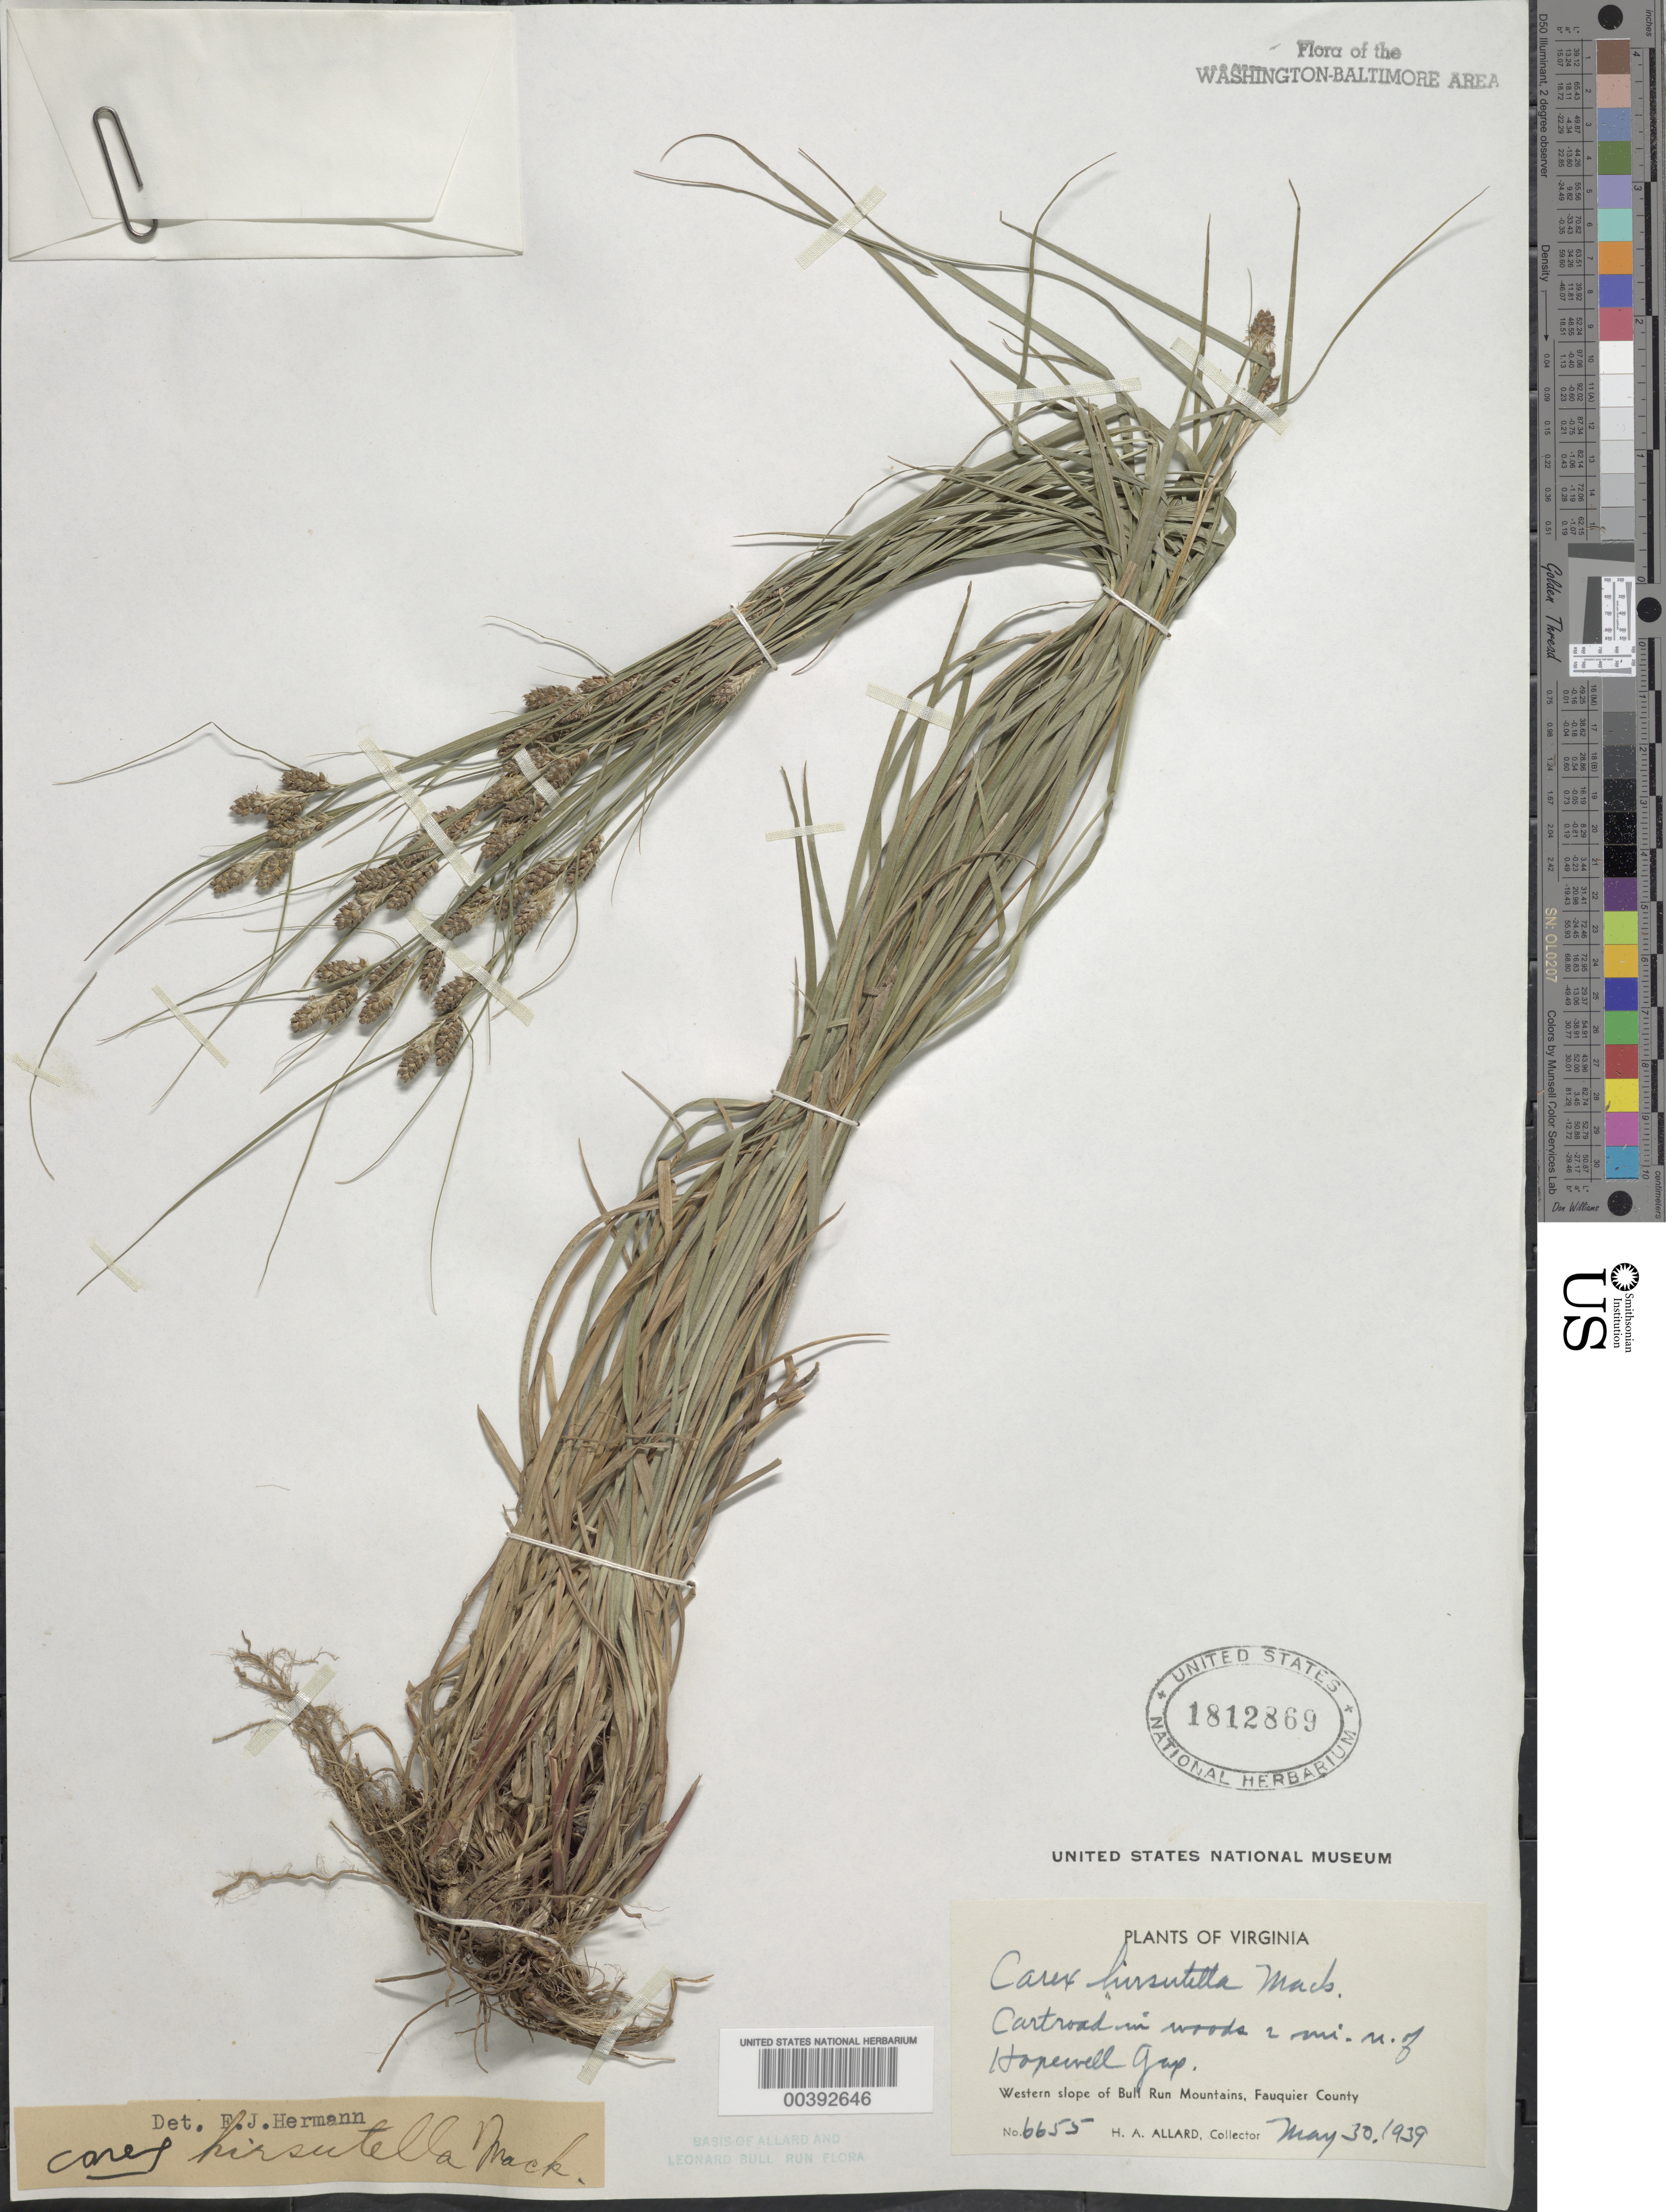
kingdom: Plantae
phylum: Tracheophyta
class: Liliopsida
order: Poales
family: Cyperaceae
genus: Carex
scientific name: Carex hirsutella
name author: Mack.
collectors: H. A. Allard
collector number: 6655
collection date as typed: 30 May 1939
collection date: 1939-05-30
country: United States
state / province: Virginia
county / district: Fauquier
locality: North of Hopewell Gap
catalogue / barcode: US 1812869